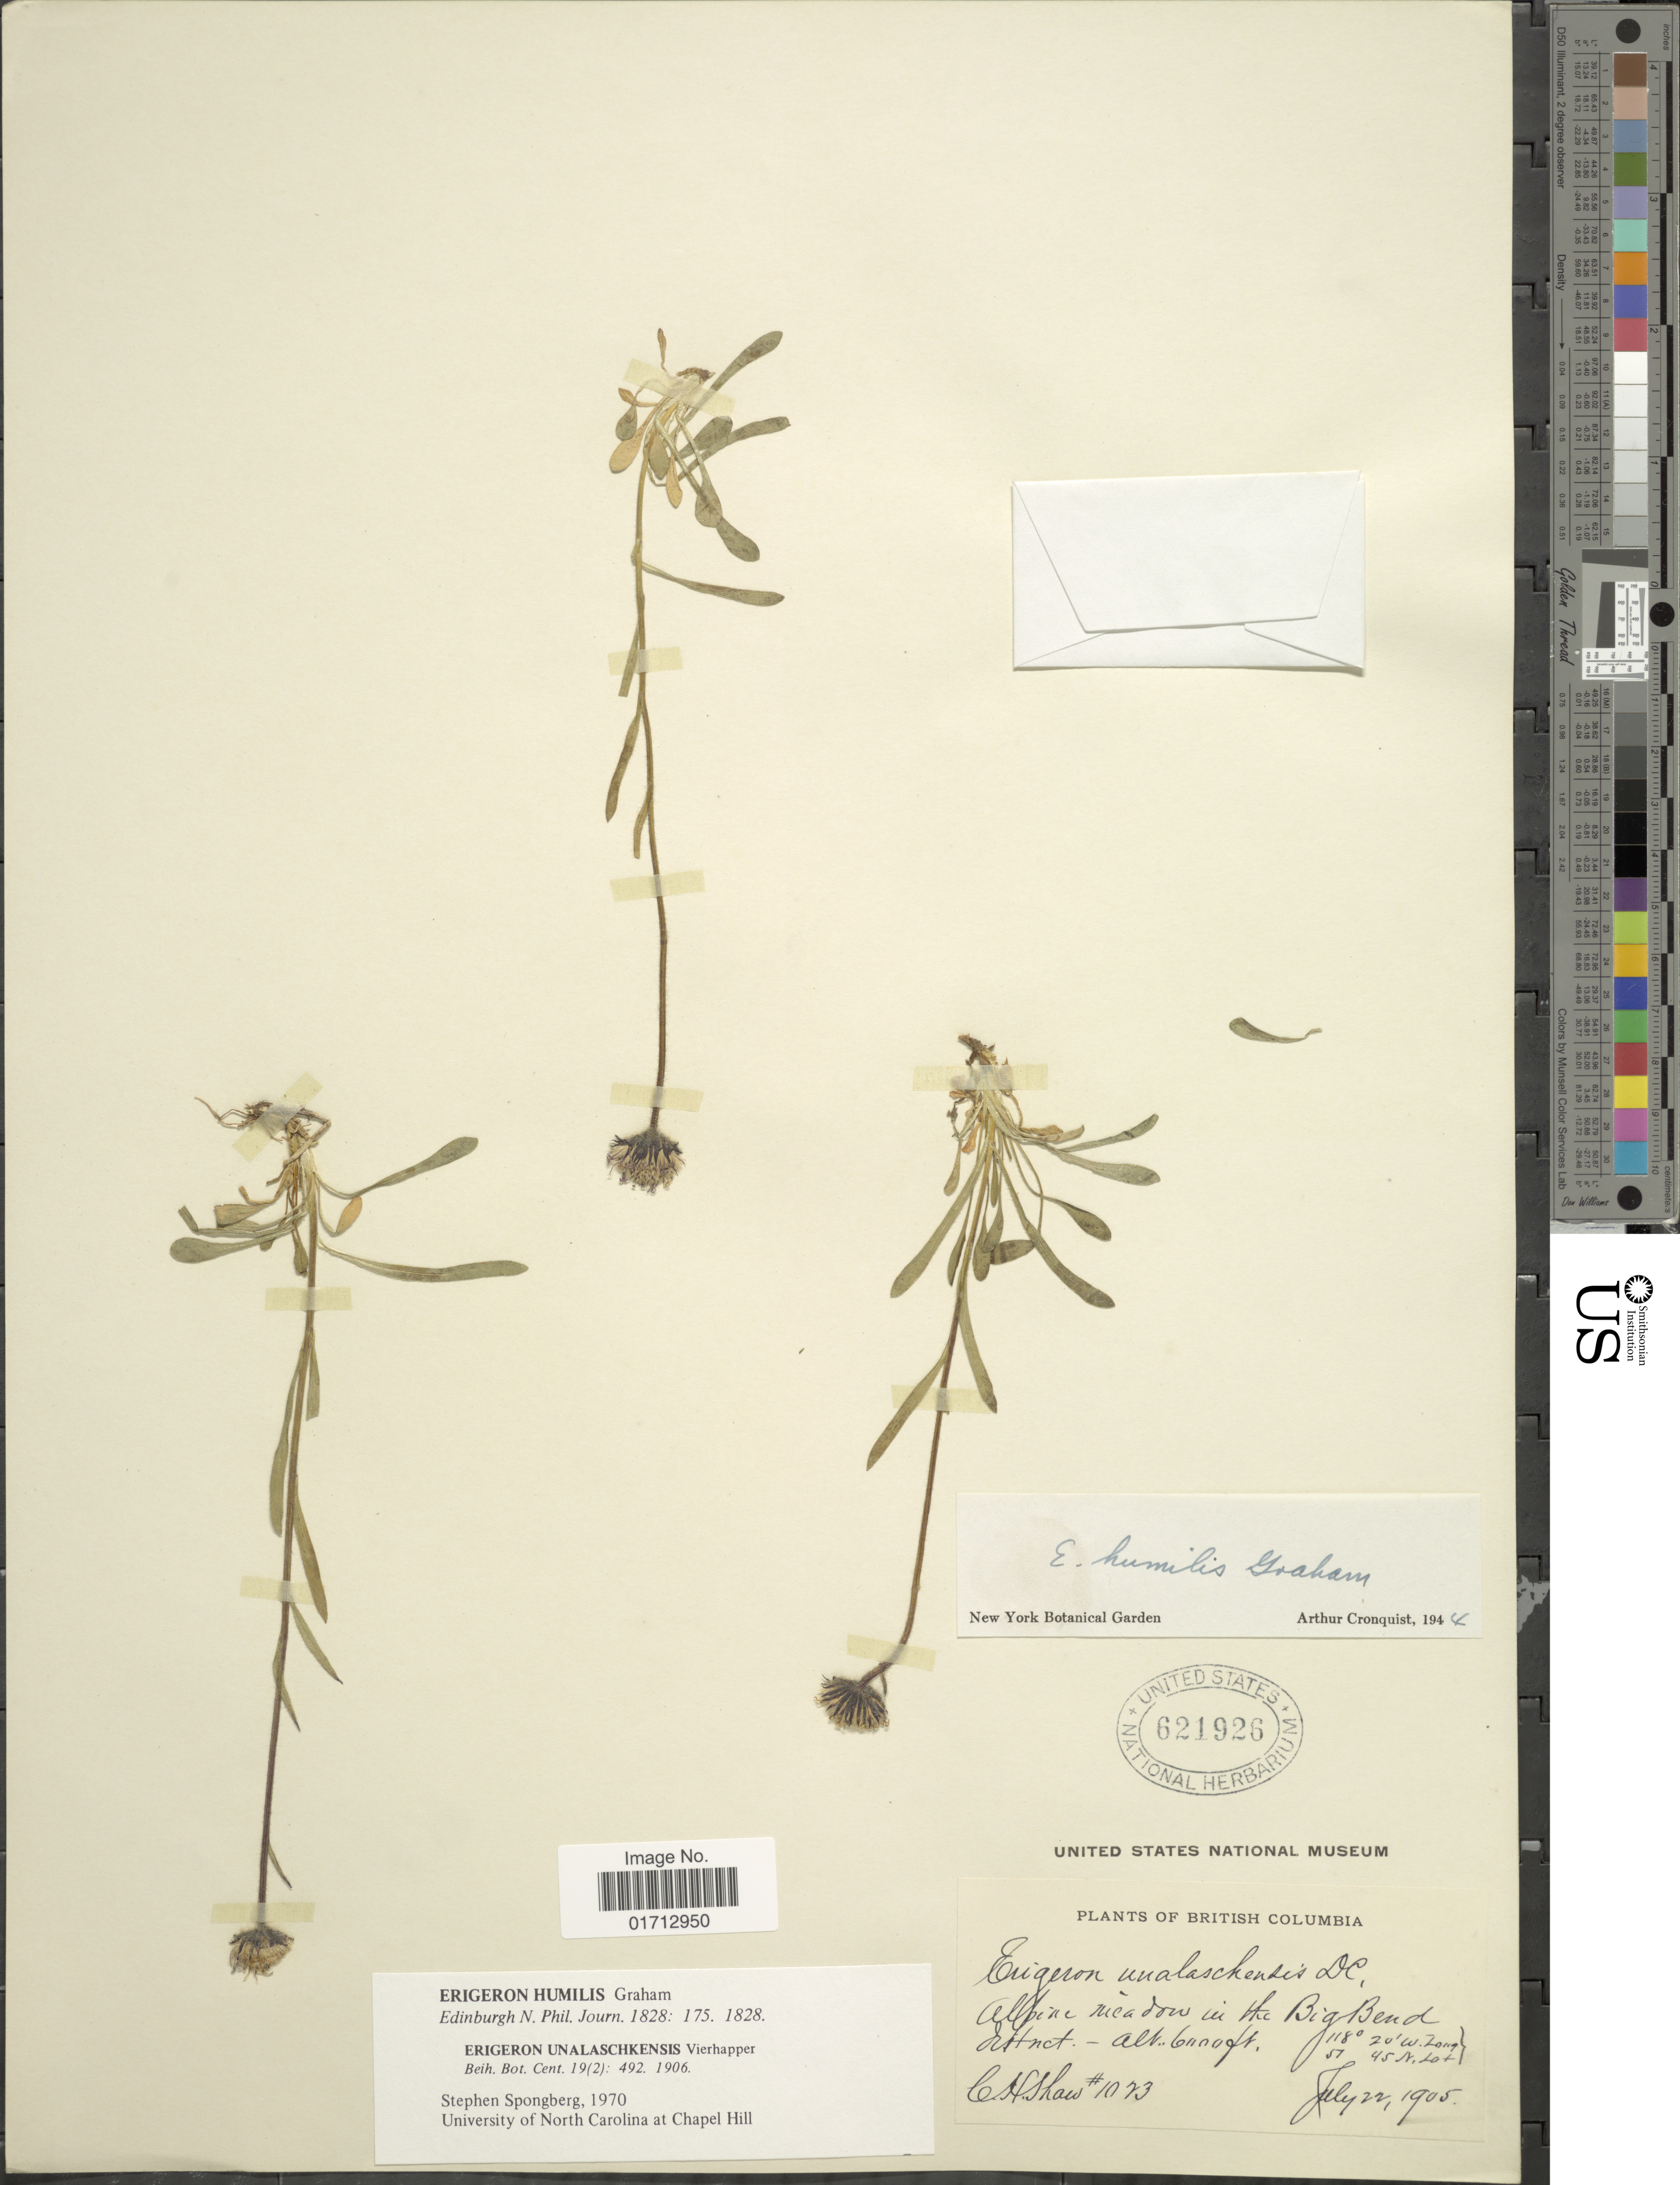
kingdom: Plantae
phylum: Tracheophyta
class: Magnoliopsida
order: Asterales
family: Asteraceae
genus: Erigeron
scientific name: Erigeron humilis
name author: Graham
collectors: C. H. Shaw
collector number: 1073*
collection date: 1905-07-22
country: Canada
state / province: British Columbia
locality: In the Big Bend District.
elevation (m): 1829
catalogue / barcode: US 621926